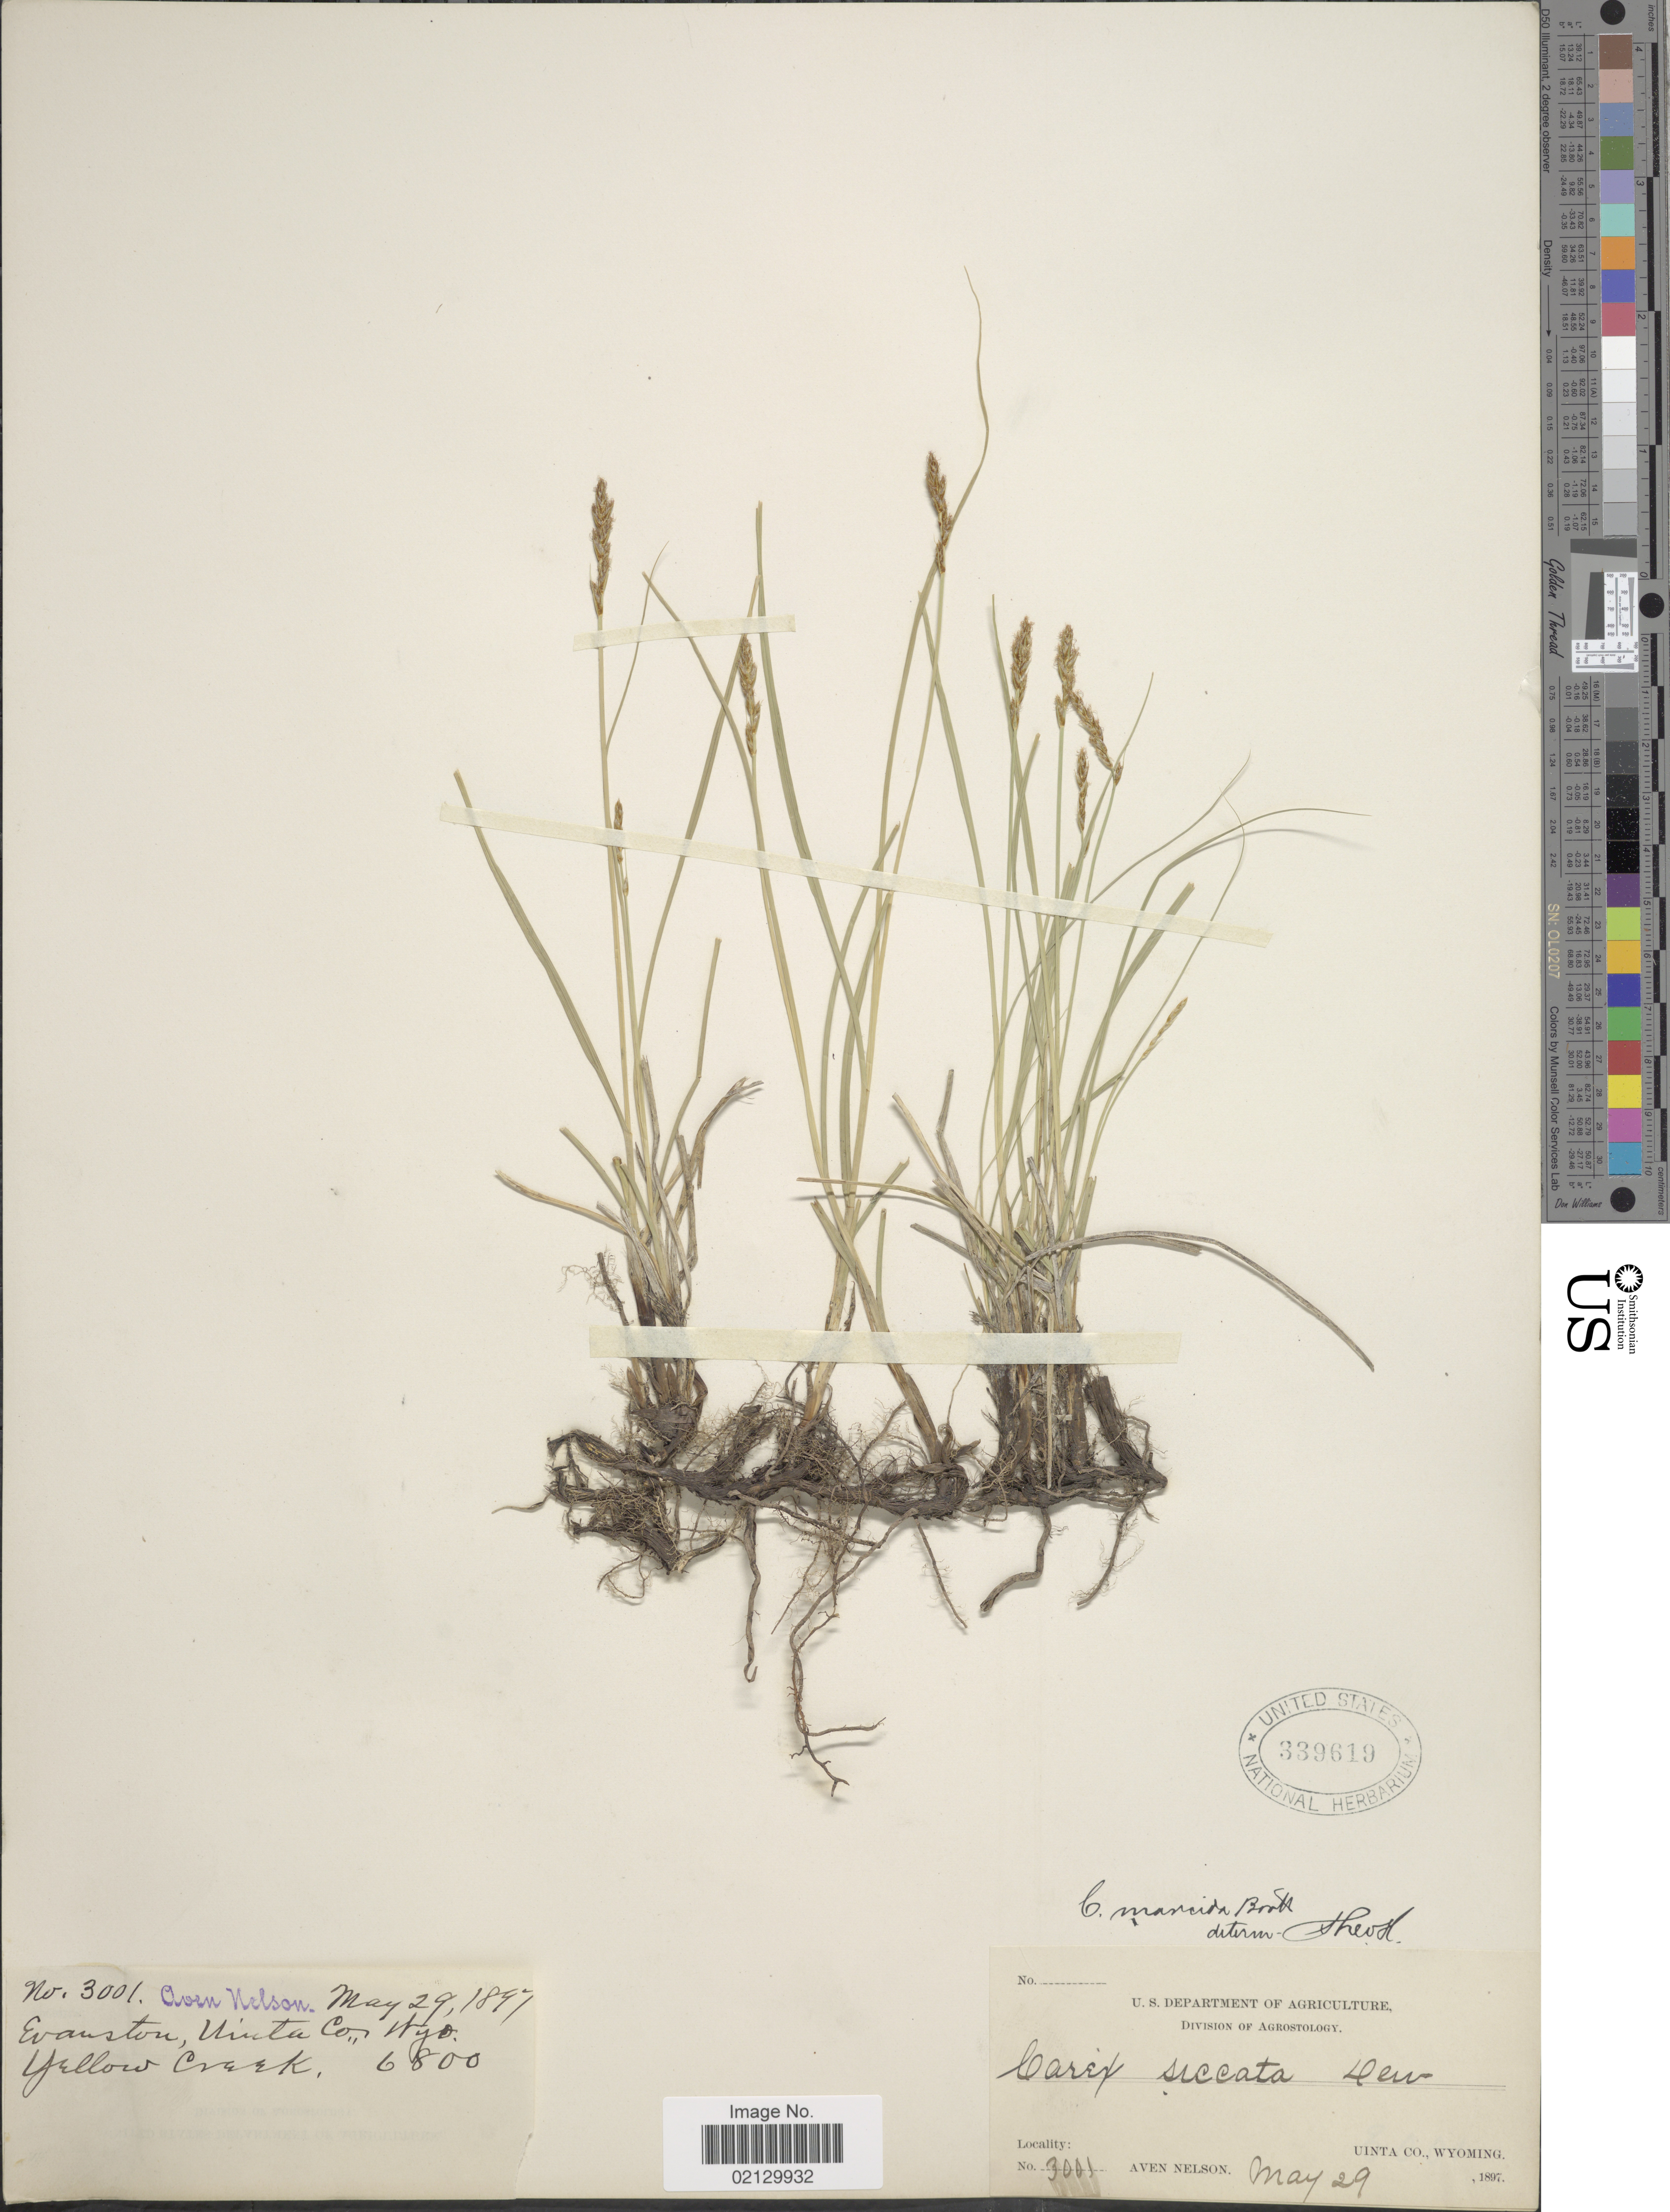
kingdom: Plantae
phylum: Tracheophyta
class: Liliopsida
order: Poales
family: Cyperaceae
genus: Carex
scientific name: Carex praegracilis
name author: W. Boott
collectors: A. Nelson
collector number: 3001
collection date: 1897-05-29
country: United States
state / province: Wyoming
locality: Uinta Co.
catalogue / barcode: US 339619